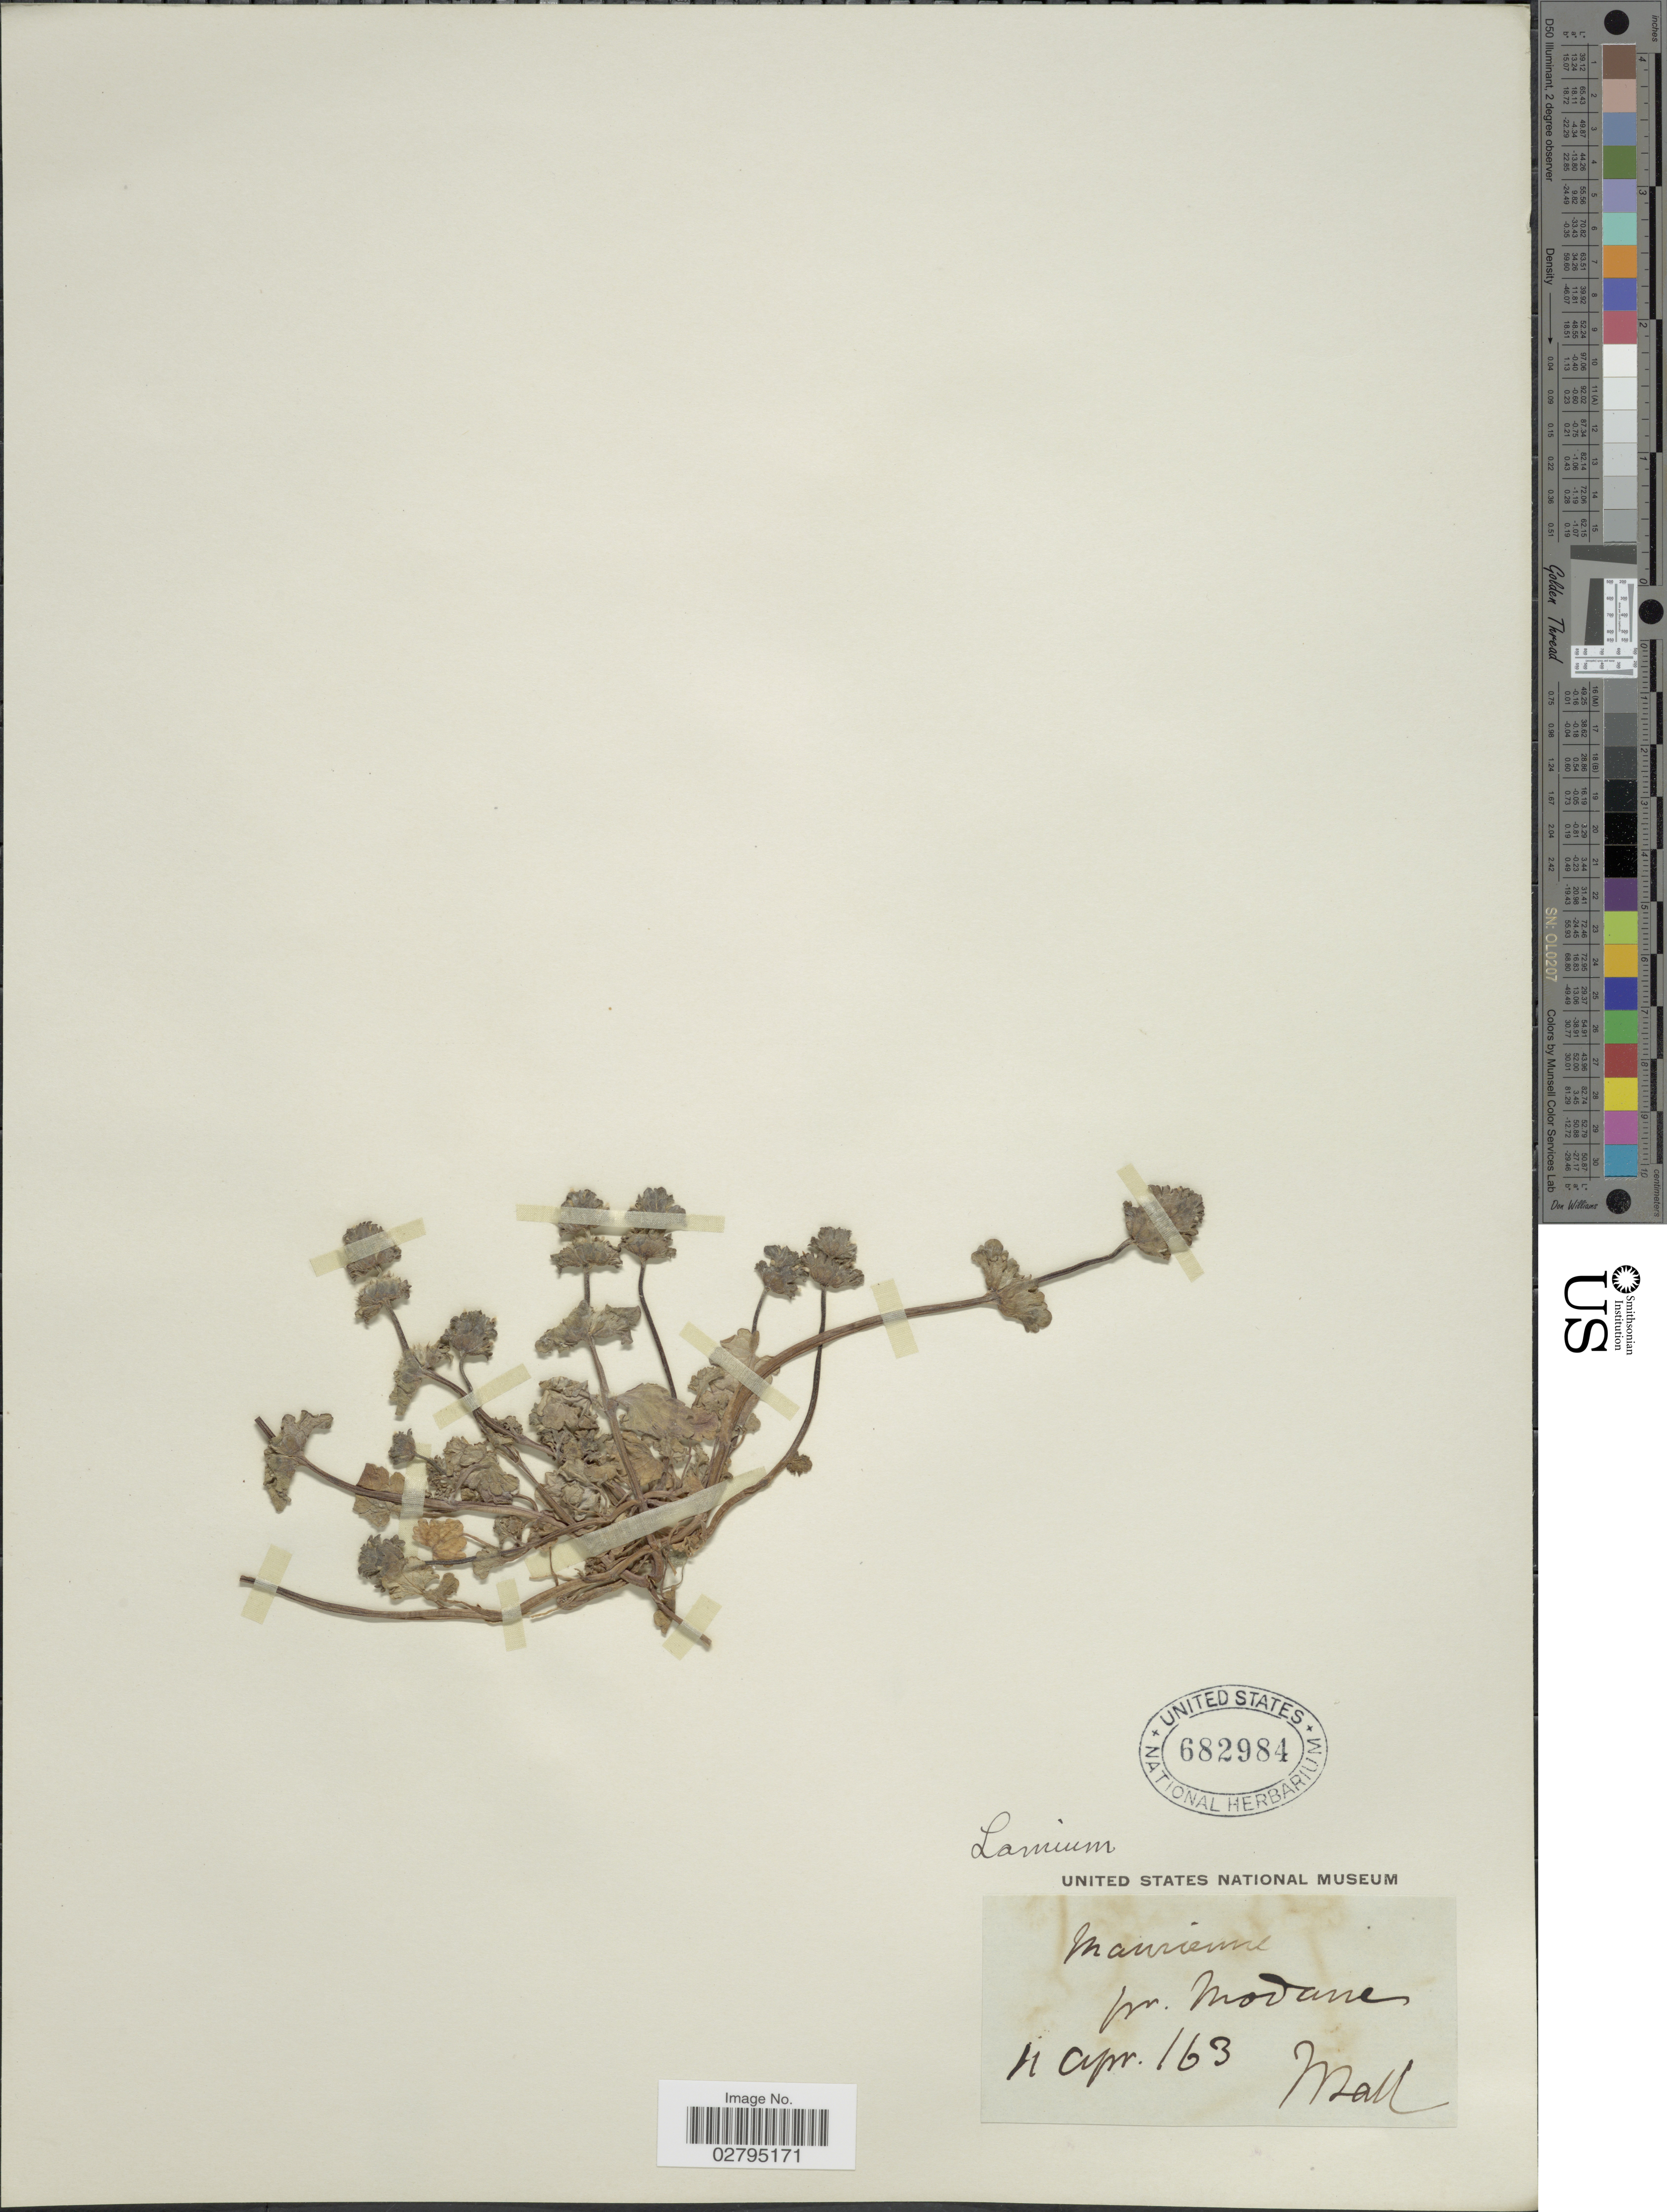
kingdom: Plantae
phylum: Tracheophyta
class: Magnoliopsida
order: Lamiales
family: Lamiaceae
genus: Lamium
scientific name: Lamium sp.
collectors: J. Ball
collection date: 1863-04-11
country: France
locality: Maurienne pr. Modane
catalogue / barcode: US 682984